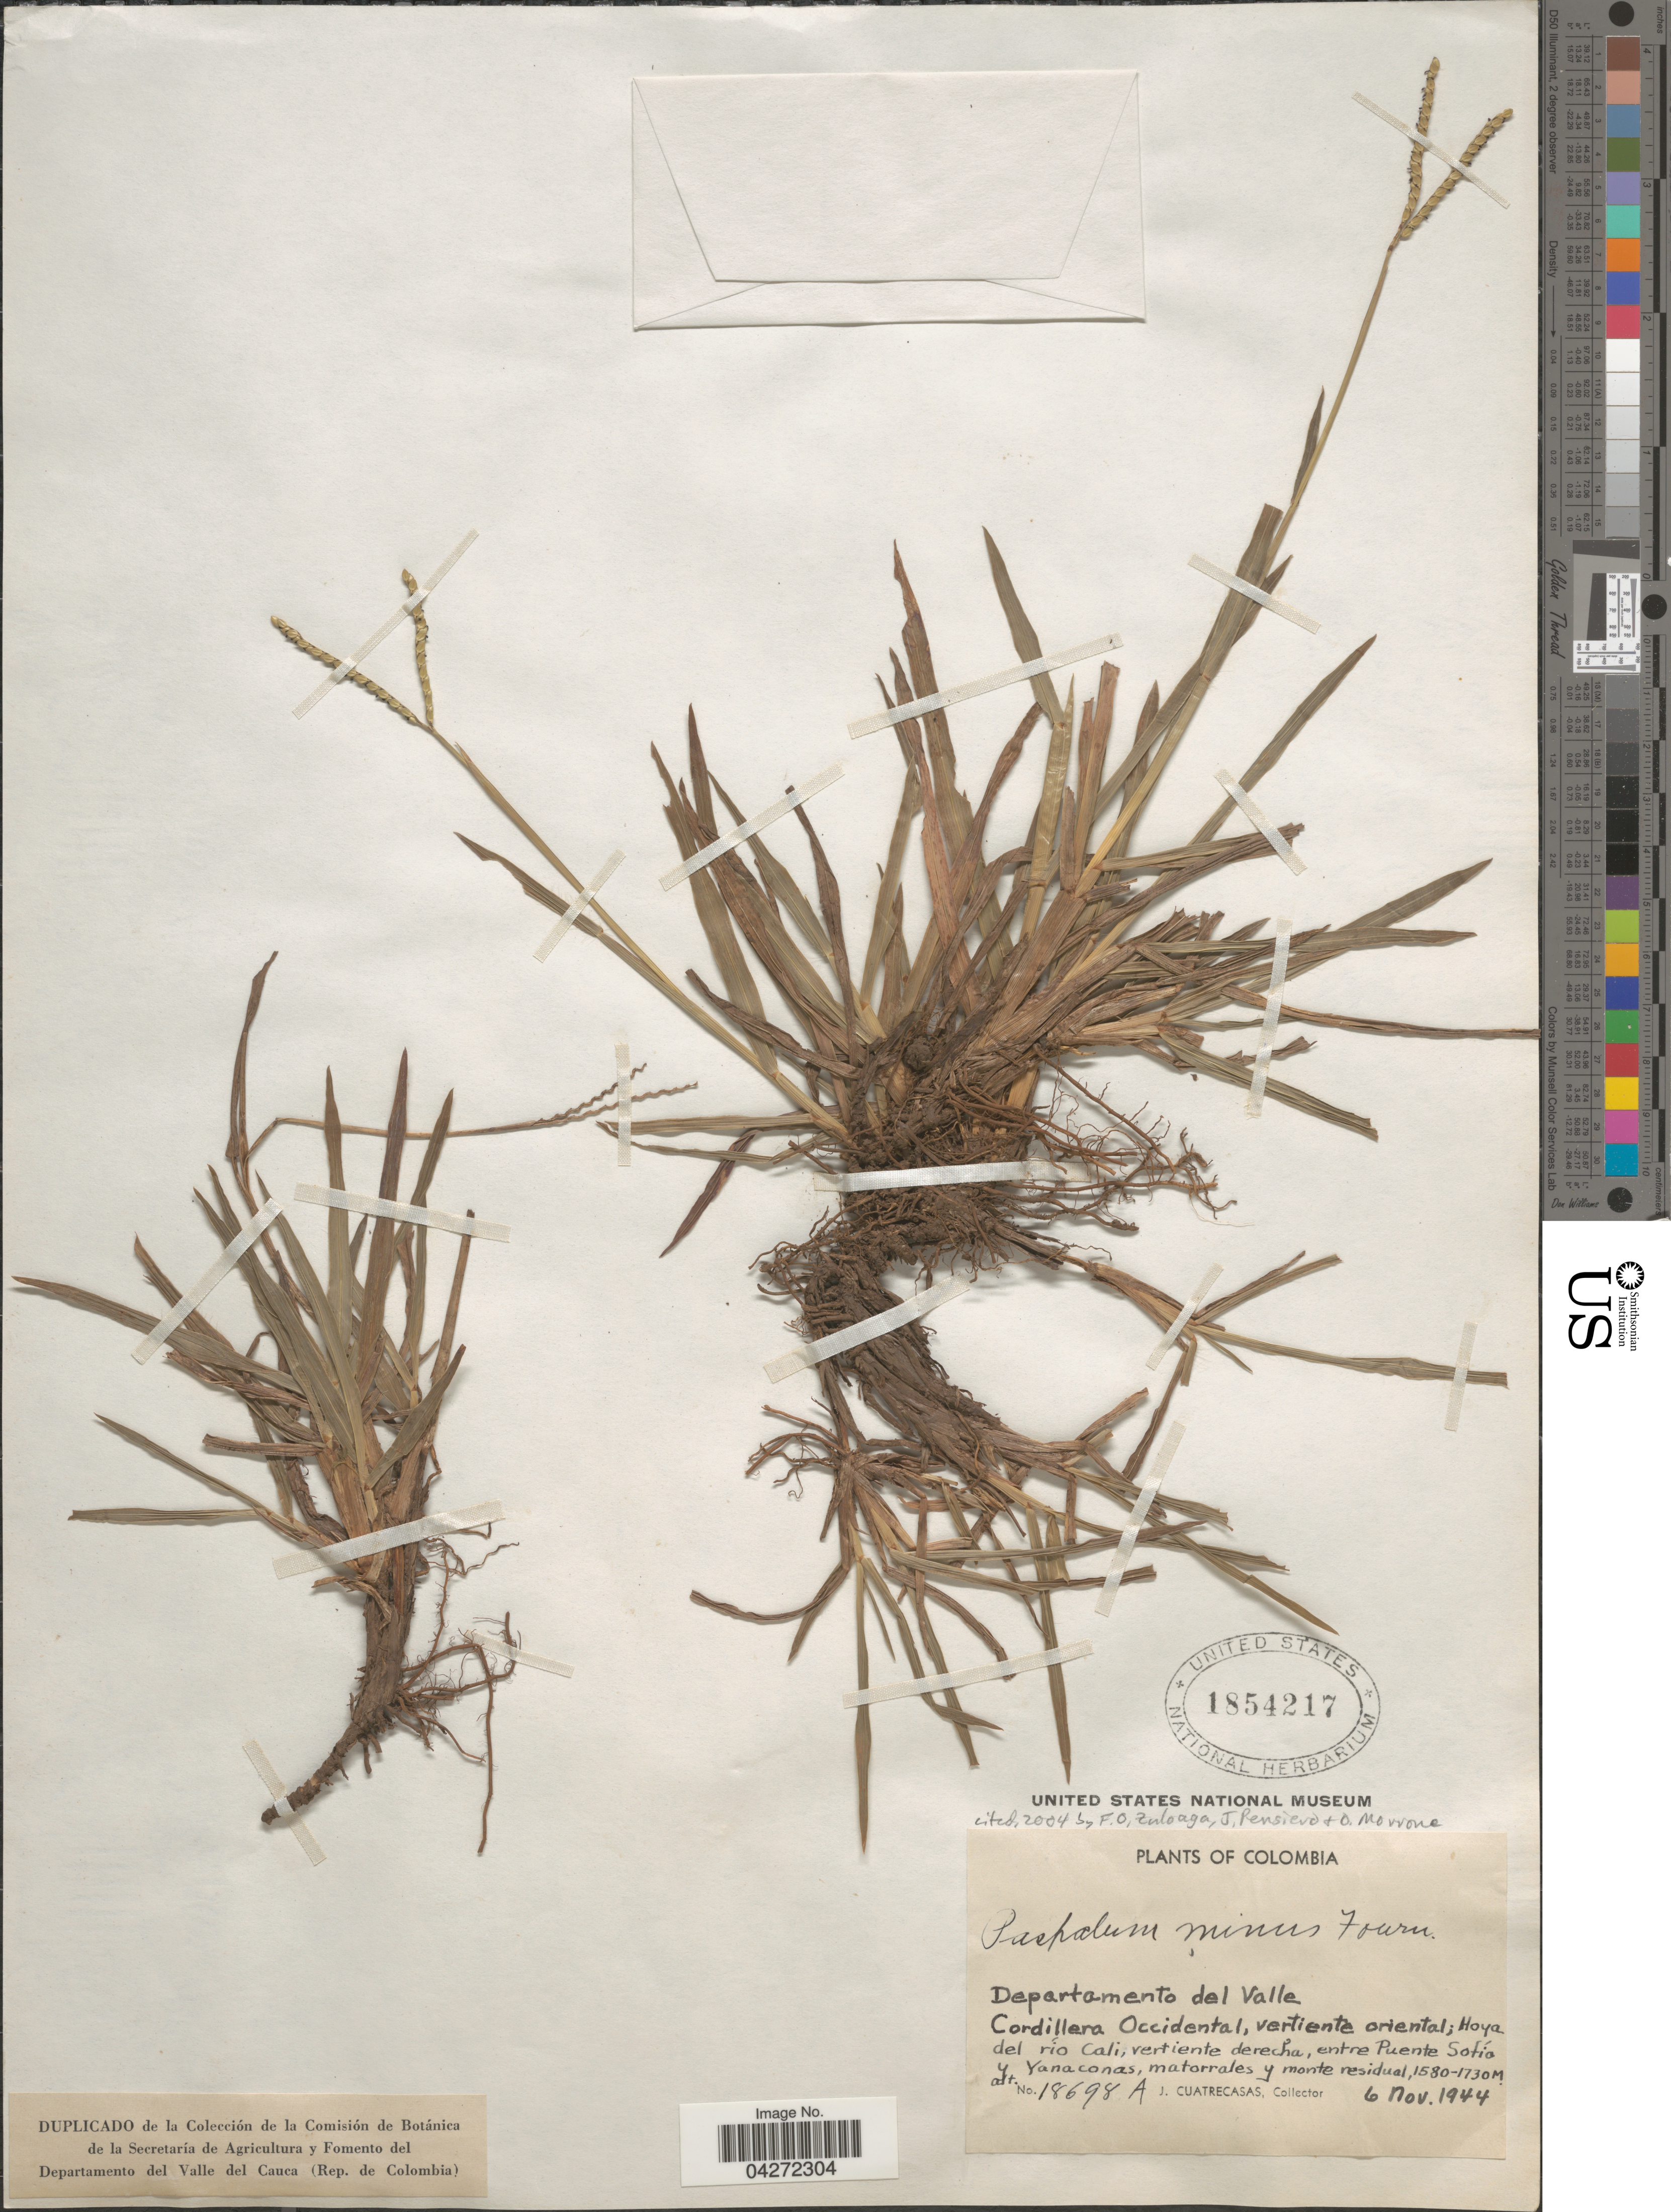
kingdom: Plantae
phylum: Tracheophyta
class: Liliopsida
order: Poales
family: Poaceae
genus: Paspalum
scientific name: Paspalum minus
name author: E. Fourn.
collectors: J. Cuatrecasas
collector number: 18698A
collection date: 1944-11-06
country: Colombia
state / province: Valle del Cauca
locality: Departamento del Valle. Cordillera Occidental, vertiente oriental; Hoya del río Cali, vertiente derecha, entre Puente Sofía y Yanaconas, matorrales y monte residual.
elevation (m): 1580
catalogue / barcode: US 1854217